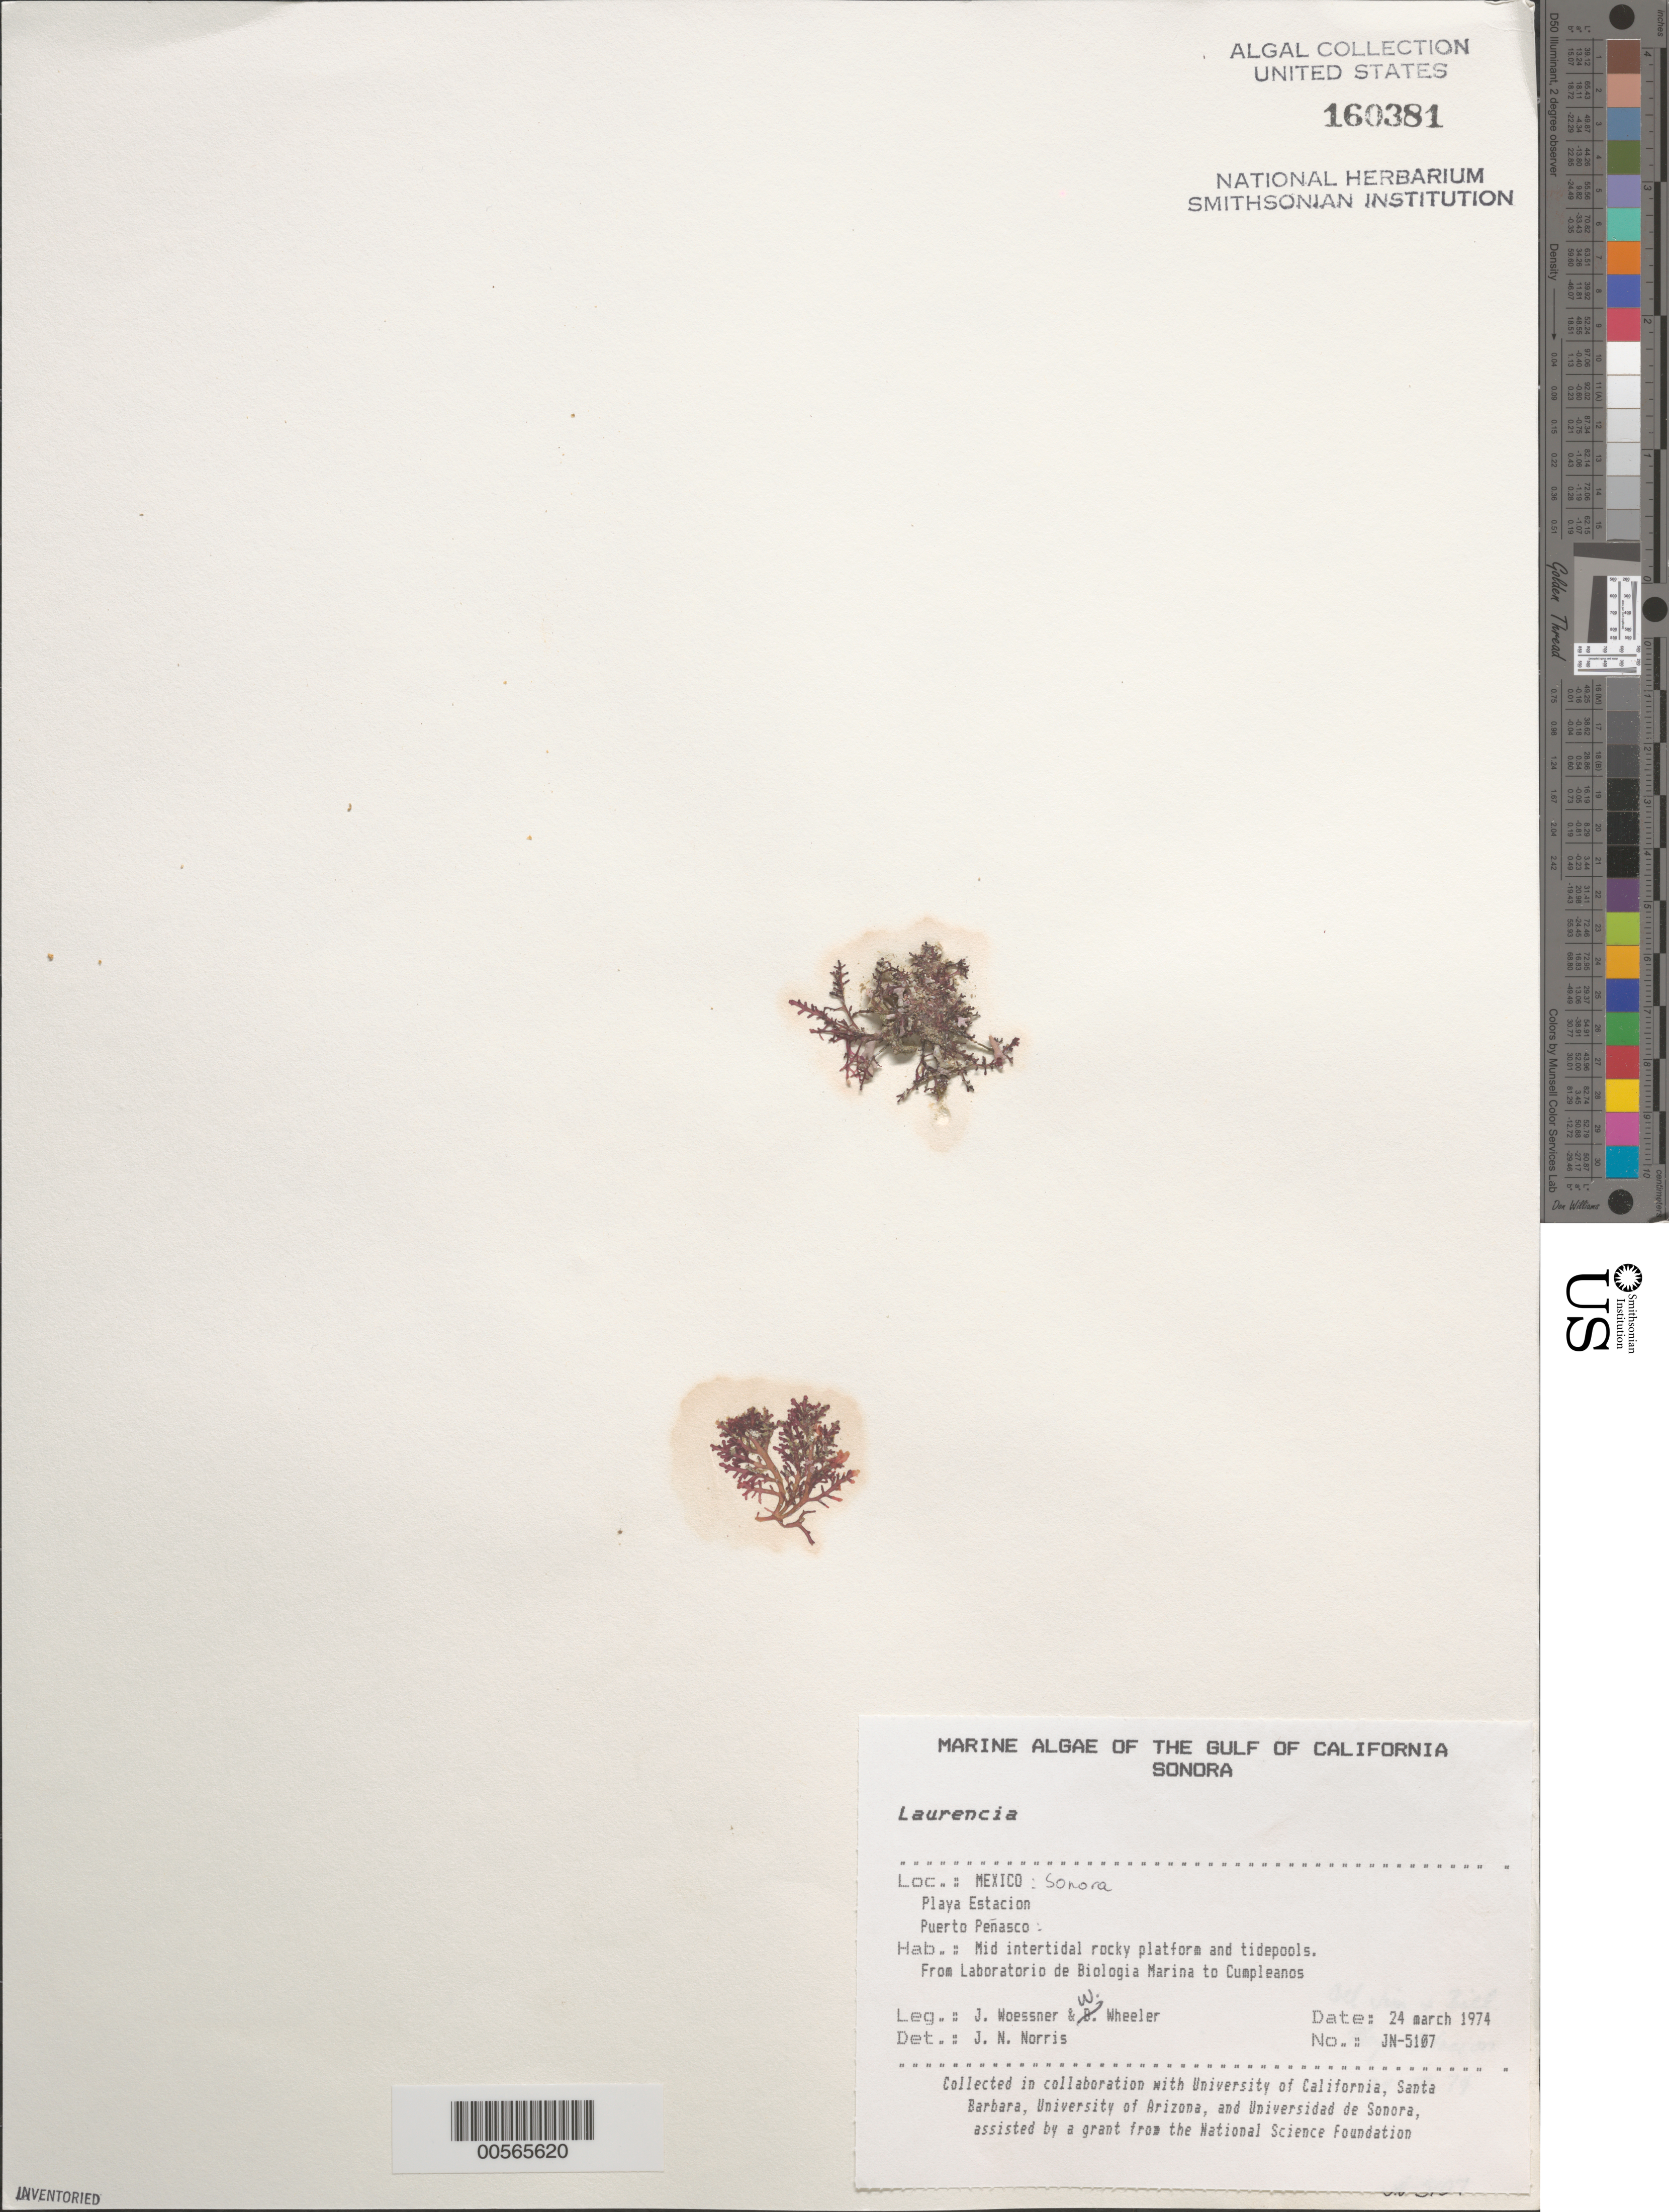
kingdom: Plantae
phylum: Rhodophyta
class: Florideophyceae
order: Ceramiales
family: Rhodomelaceae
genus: Laurencia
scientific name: Laurencia sp.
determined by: Norris, James N.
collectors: J. Woessner & W. Wheeler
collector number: JN-5107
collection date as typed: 24 Mar 1974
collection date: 1974-03-24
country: Mexico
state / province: Sonora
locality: Playa Estacion, Puerto Penasco, from Laboratorio de Biologia Marina to Cumpleanos Tide Pool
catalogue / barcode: US 160381